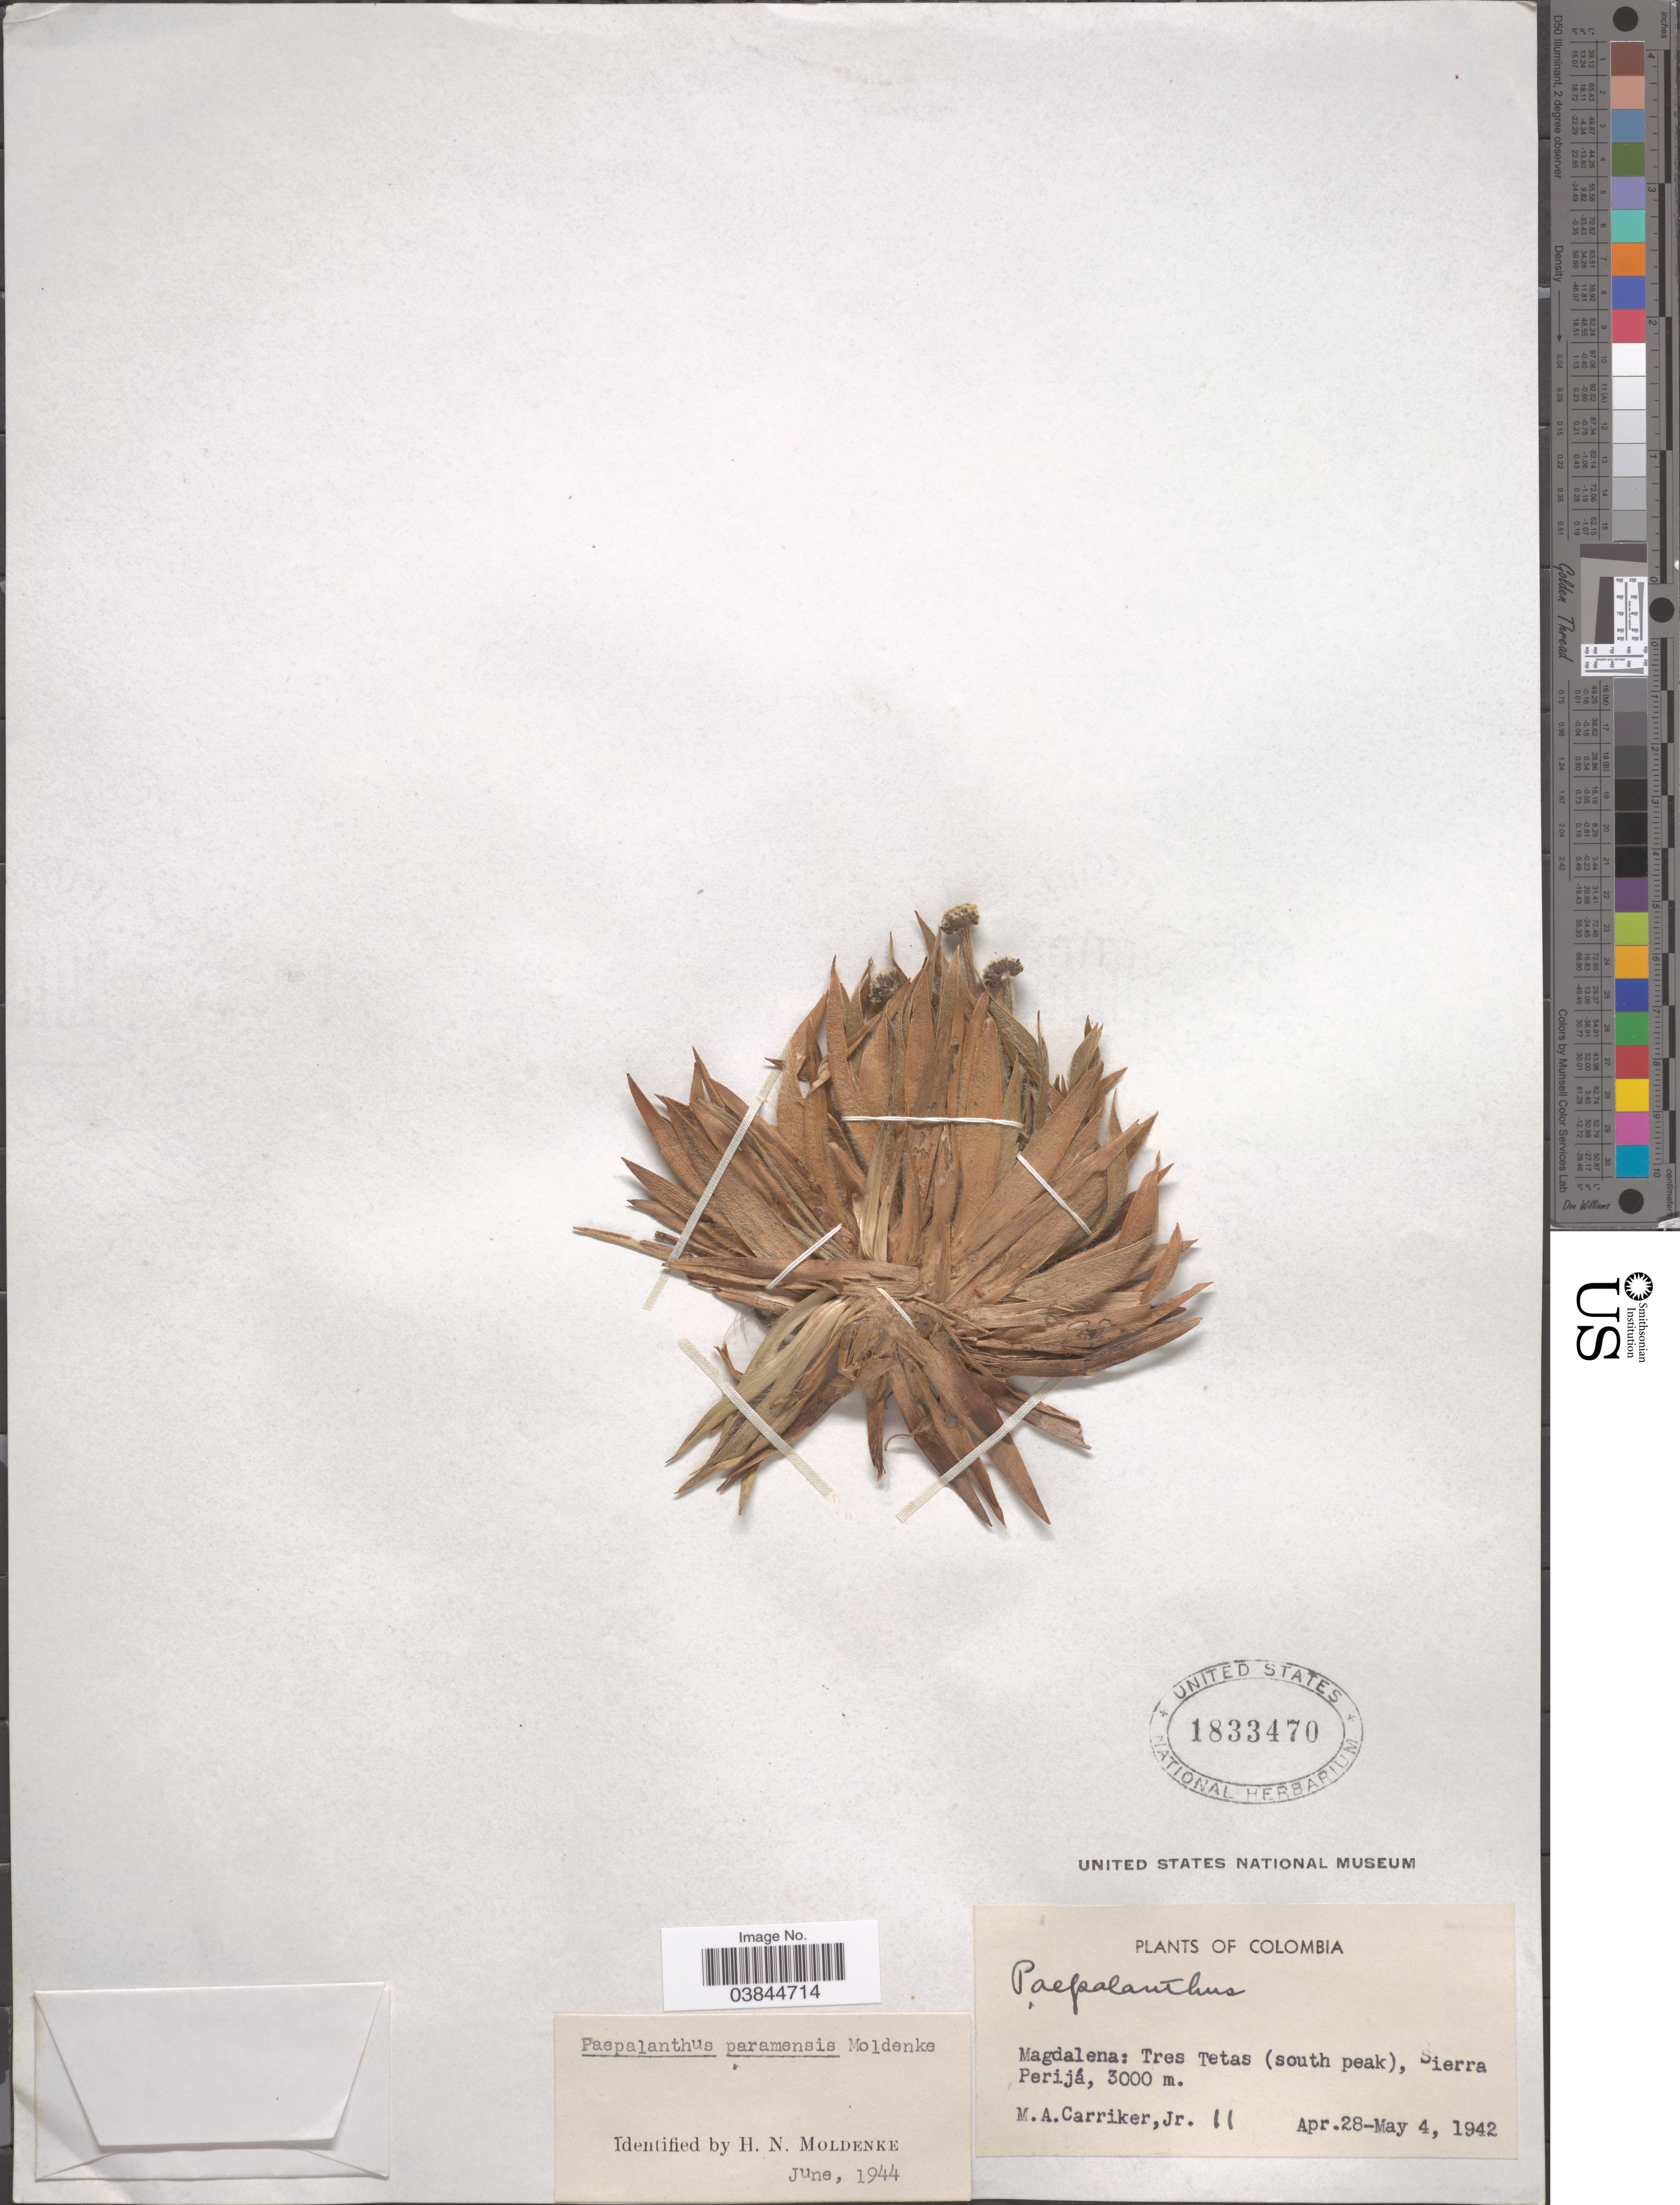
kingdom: Plantae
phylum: Tracheophyta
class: Liliopsida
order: Poales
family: Eriocaulaceae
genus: Paepalanthus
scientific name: Paepalanthus paramensis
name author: Moldenke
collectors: M. A. Carriker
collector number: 11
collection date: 1942-04-28/1942-05-04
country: Colombia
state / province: Magdalena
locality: Tres Tetas (south peak), Sierra Perijá.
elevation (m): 3000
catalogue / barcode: US 1833470